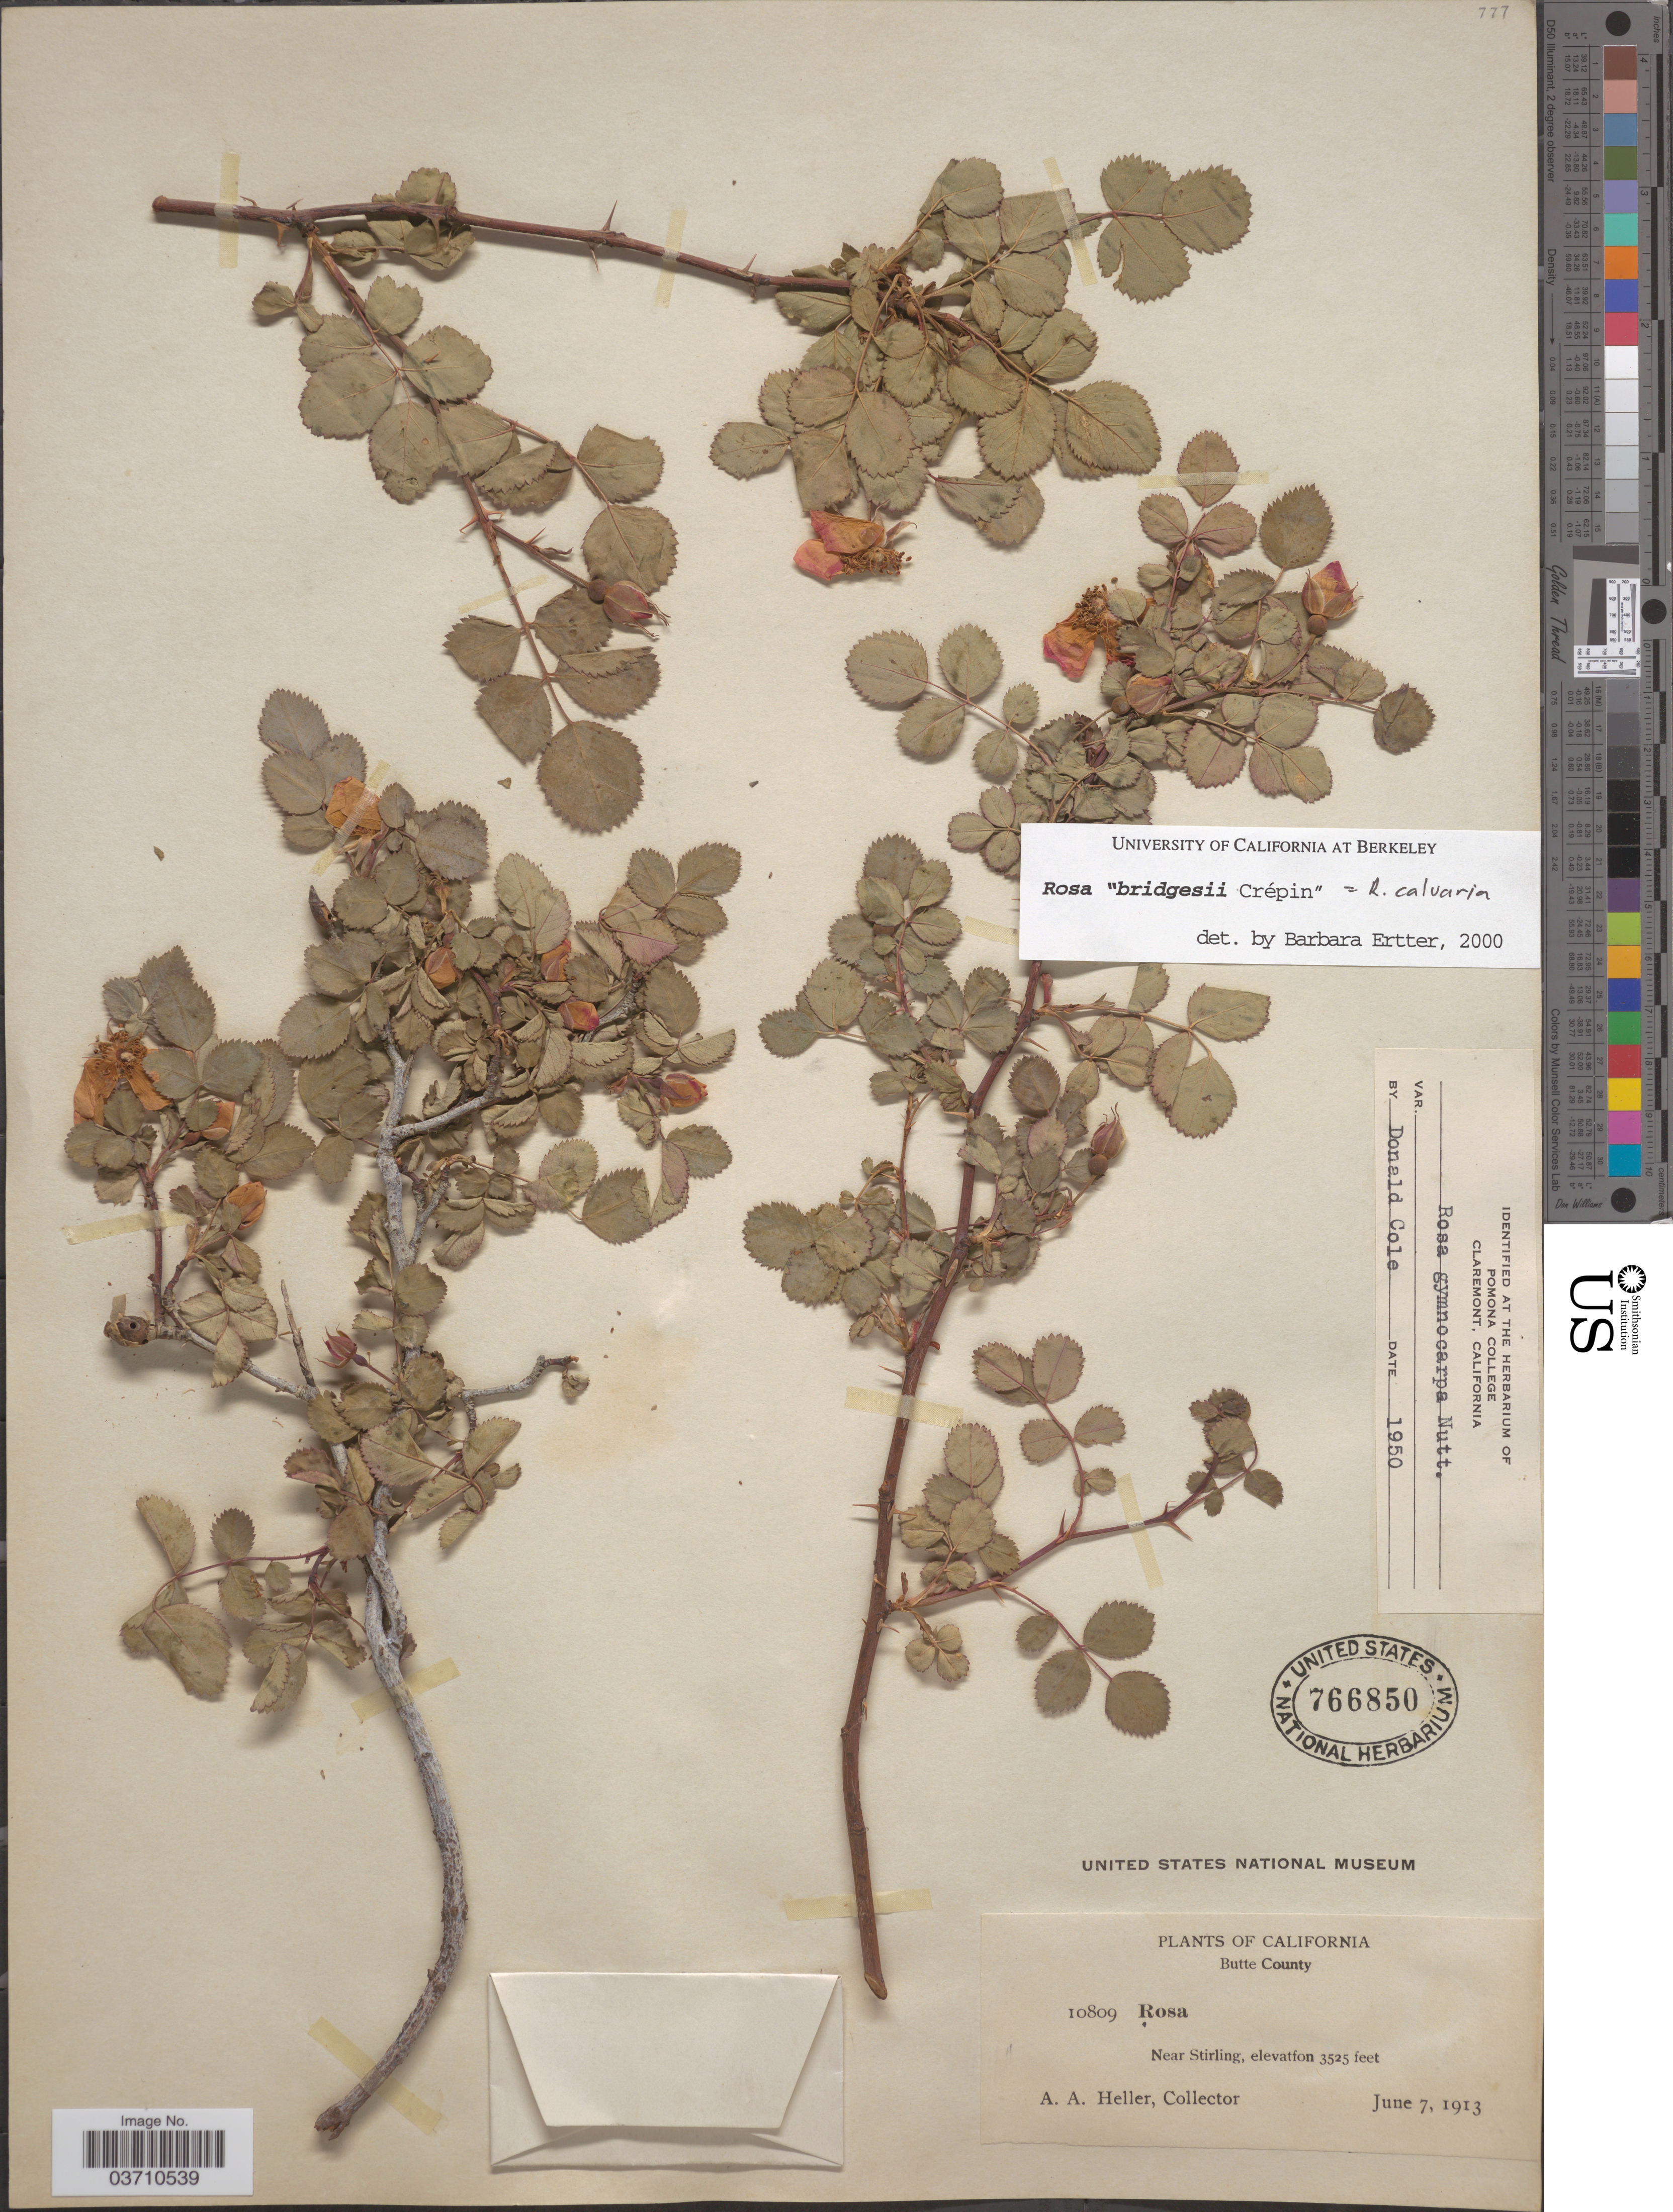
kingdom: Plantae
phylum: Tracheophyta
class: Magnoliopsida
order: Rosales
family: Rosaceae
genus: Rosa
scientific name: Rosa bridgesii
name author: Crép. ex Rydb.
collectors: A. A. Heller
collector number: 10809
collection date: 1913-06-07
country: United States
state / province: California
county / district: Butte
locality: Butte County. Near Stirling.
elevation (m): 1074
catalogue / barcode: US 766850